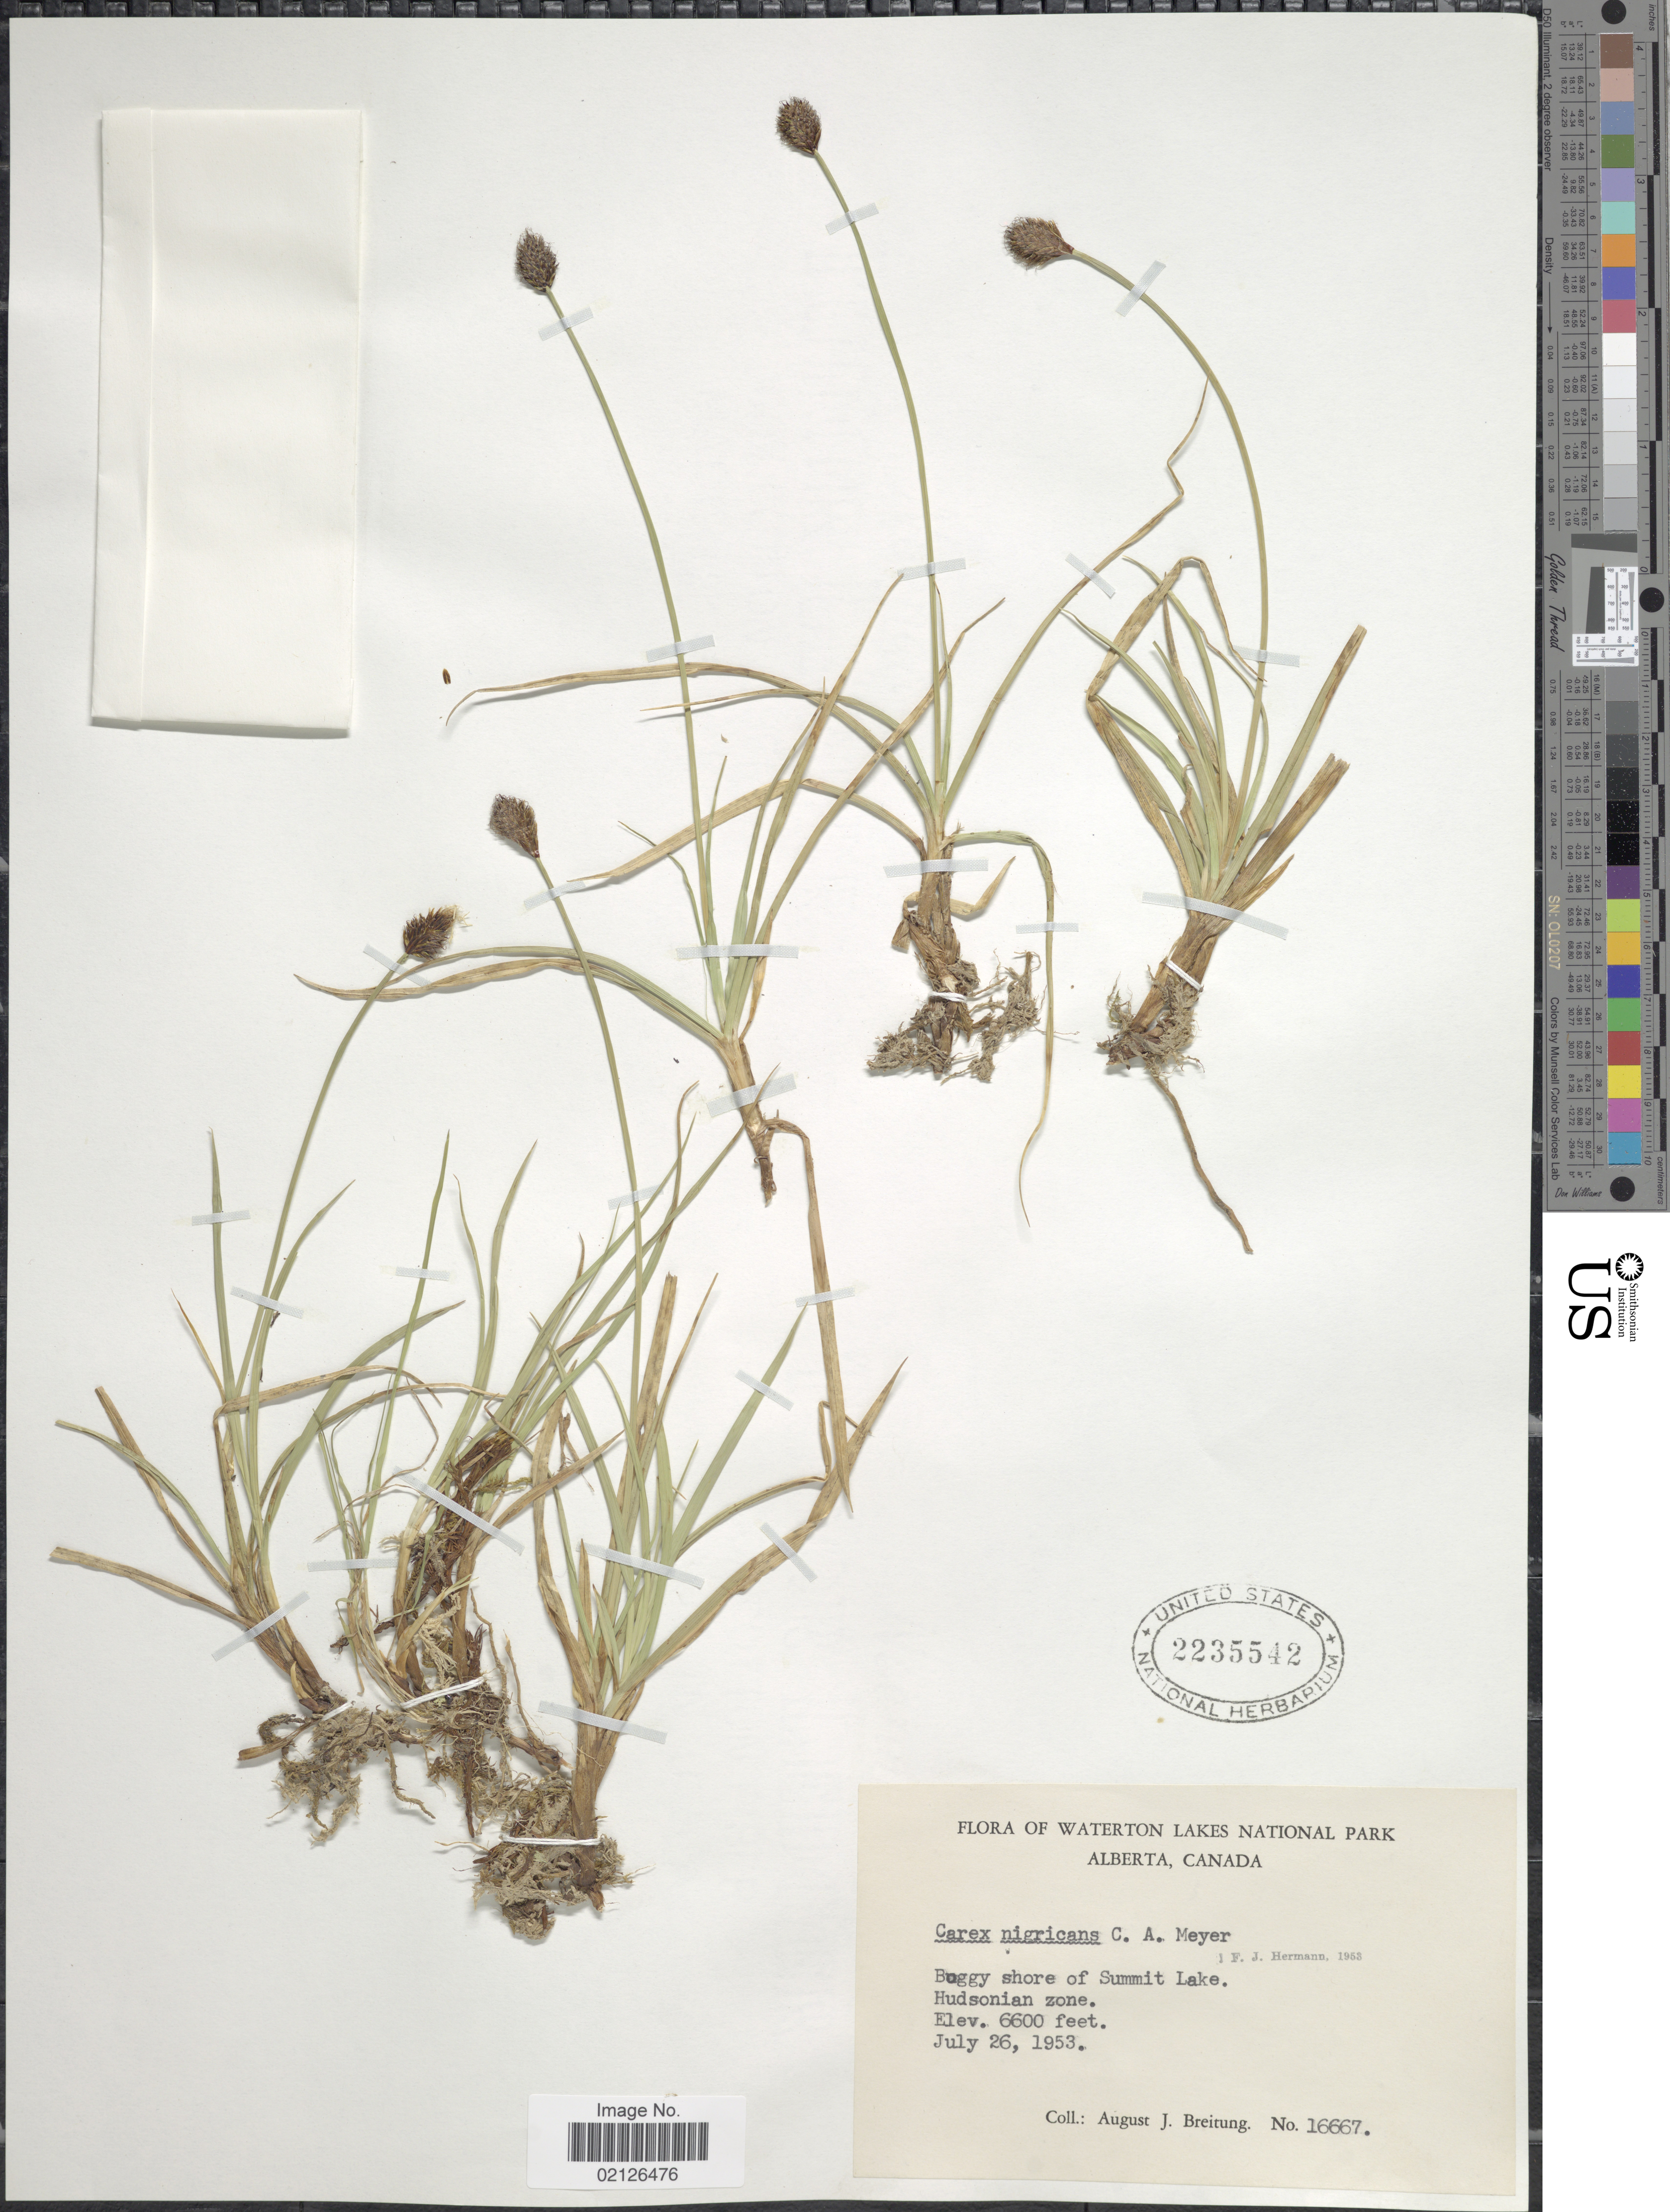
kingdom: Plantae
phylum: Tracheophyta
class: Liliopsida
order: Poales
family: Cyperaceae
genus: Carex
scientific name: Carex nigricans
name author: C.A. Mey.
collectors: A. Breitung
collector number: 16667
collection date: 1953-07-26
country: Canada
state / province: Alberta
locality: Waterton Lakes National Park, Boggy shore of Summit Lake, Hudsonian zone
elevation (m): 2012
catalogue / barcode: US 2235542